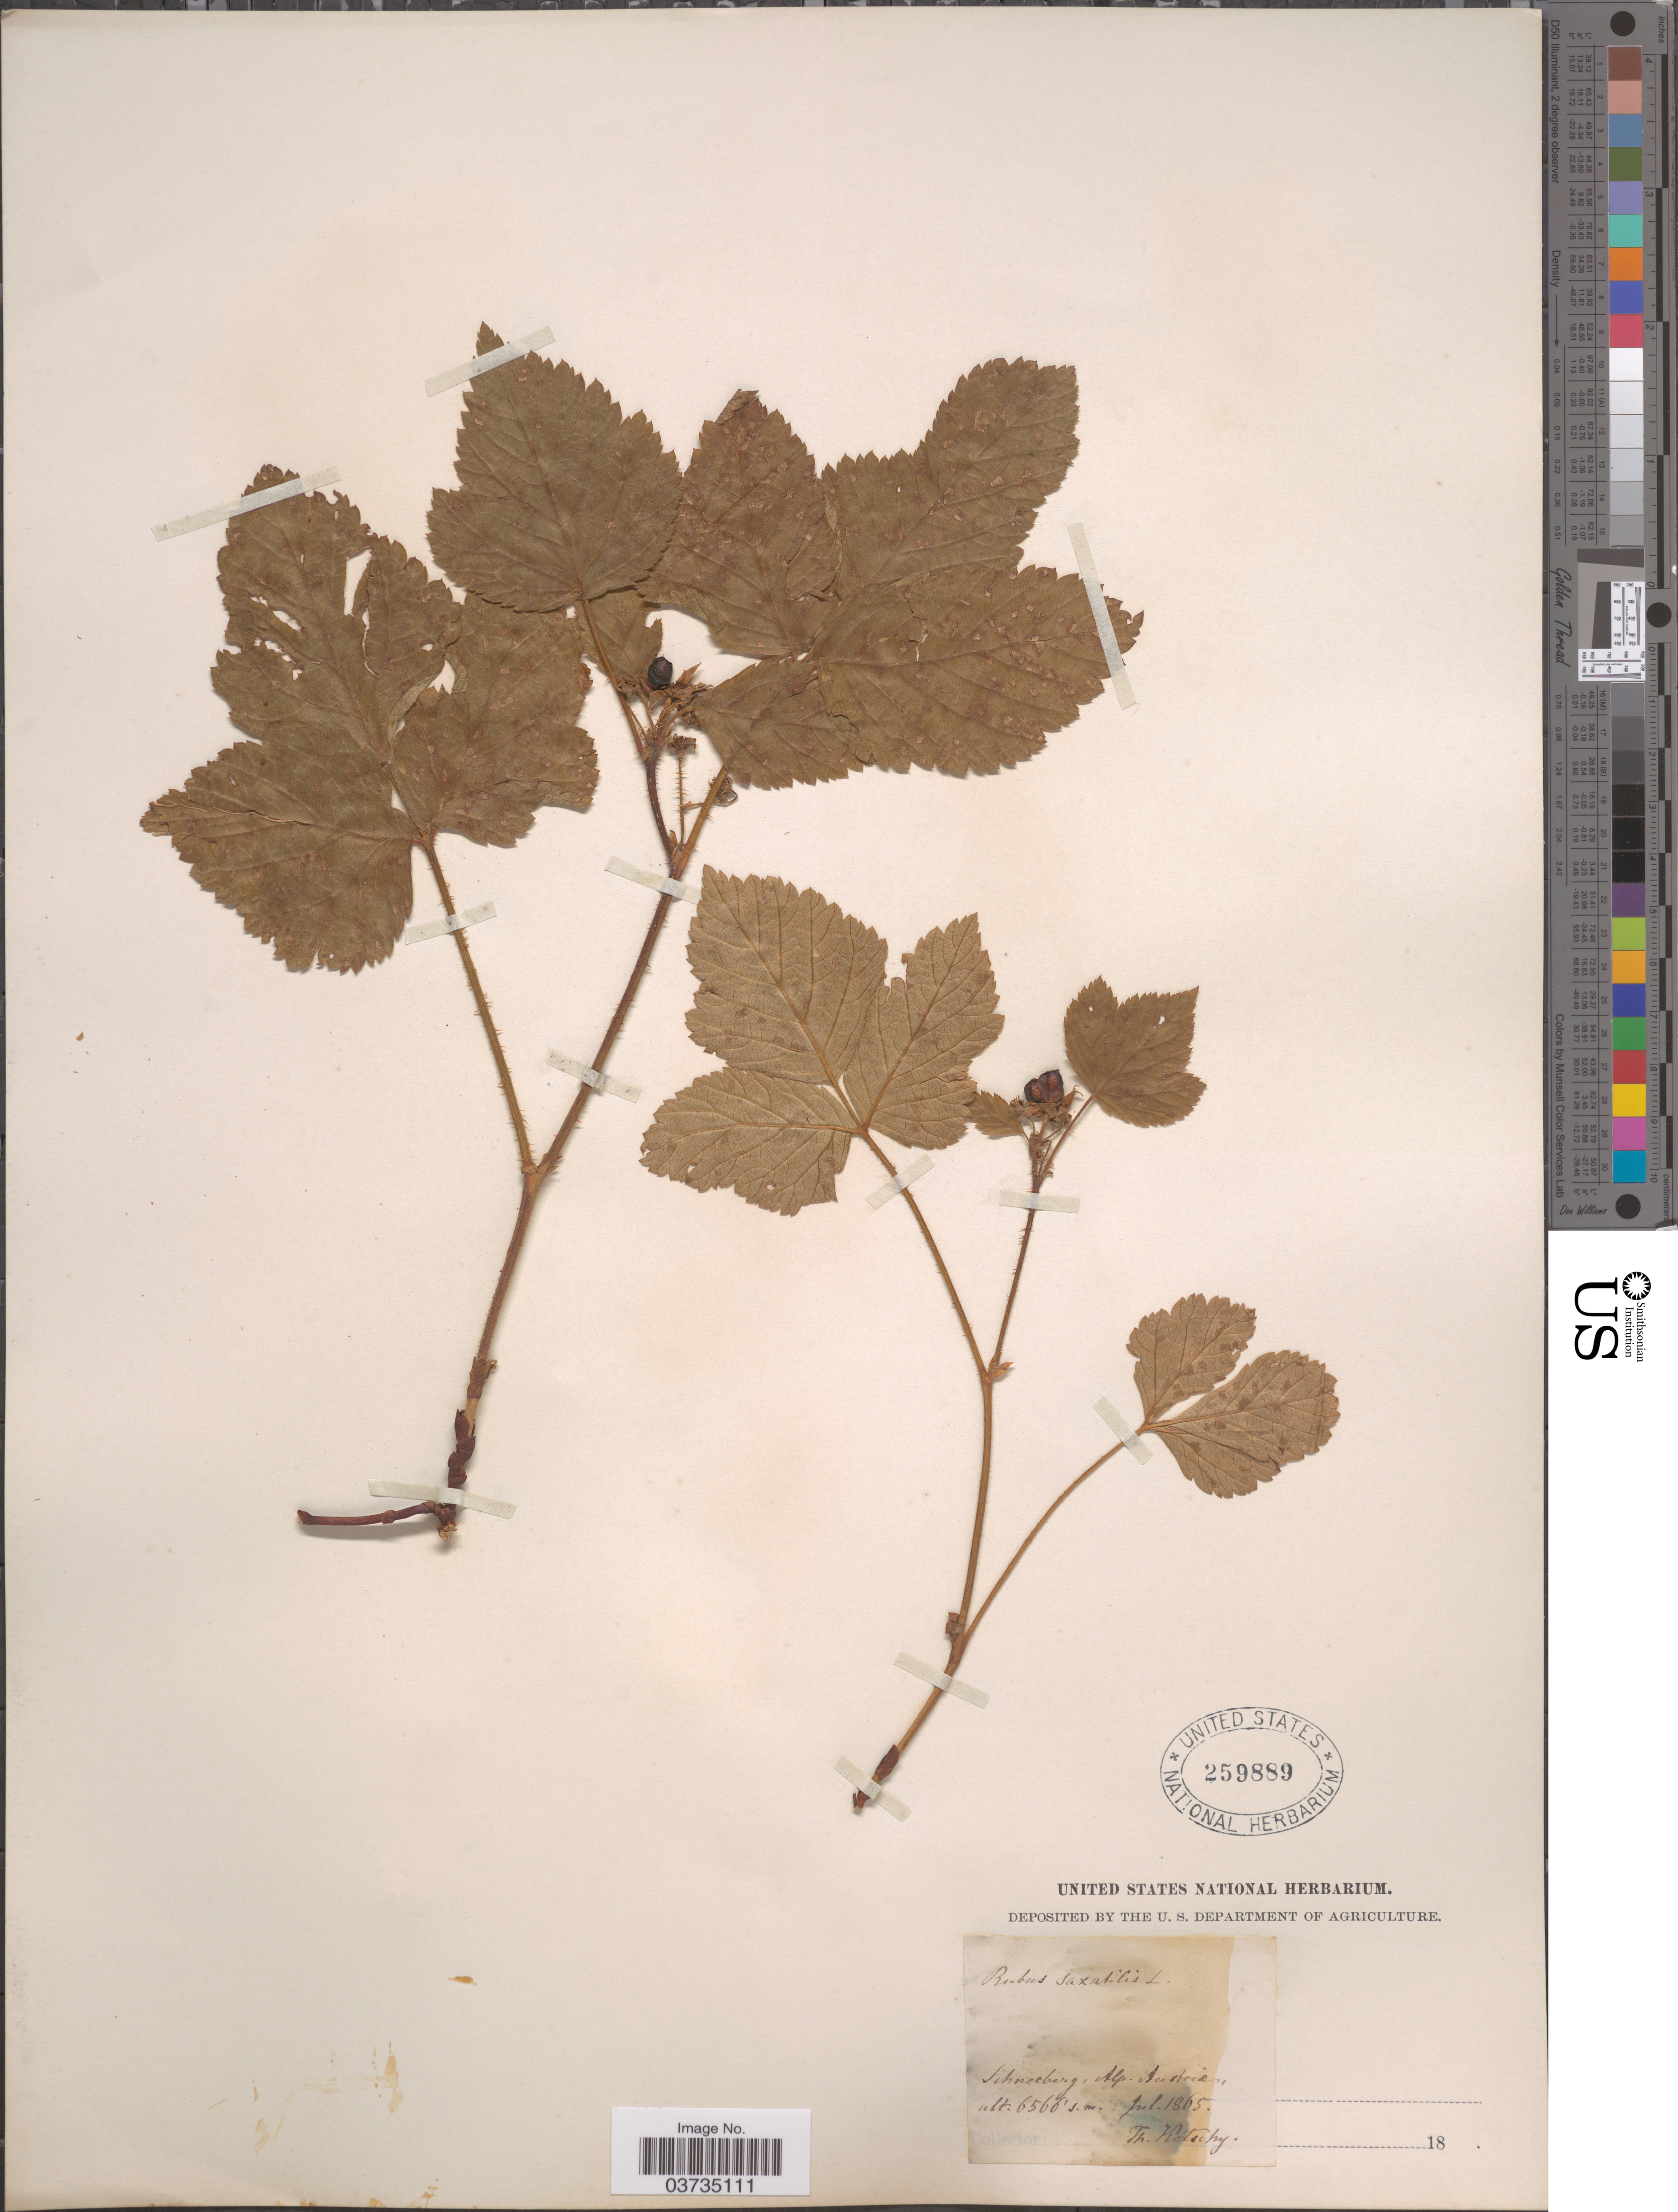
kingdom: Plantae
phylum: Tracheophyta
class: Magnoliopsida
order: Rosales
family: Rosaceae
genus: Rubus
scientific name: Rubus saxatilis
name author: L.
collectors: K. G. Kotschy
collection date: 1865-07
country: Austria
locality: Schneeberg, Alp. Austriæ.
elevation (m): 2001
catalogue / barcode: US 259889